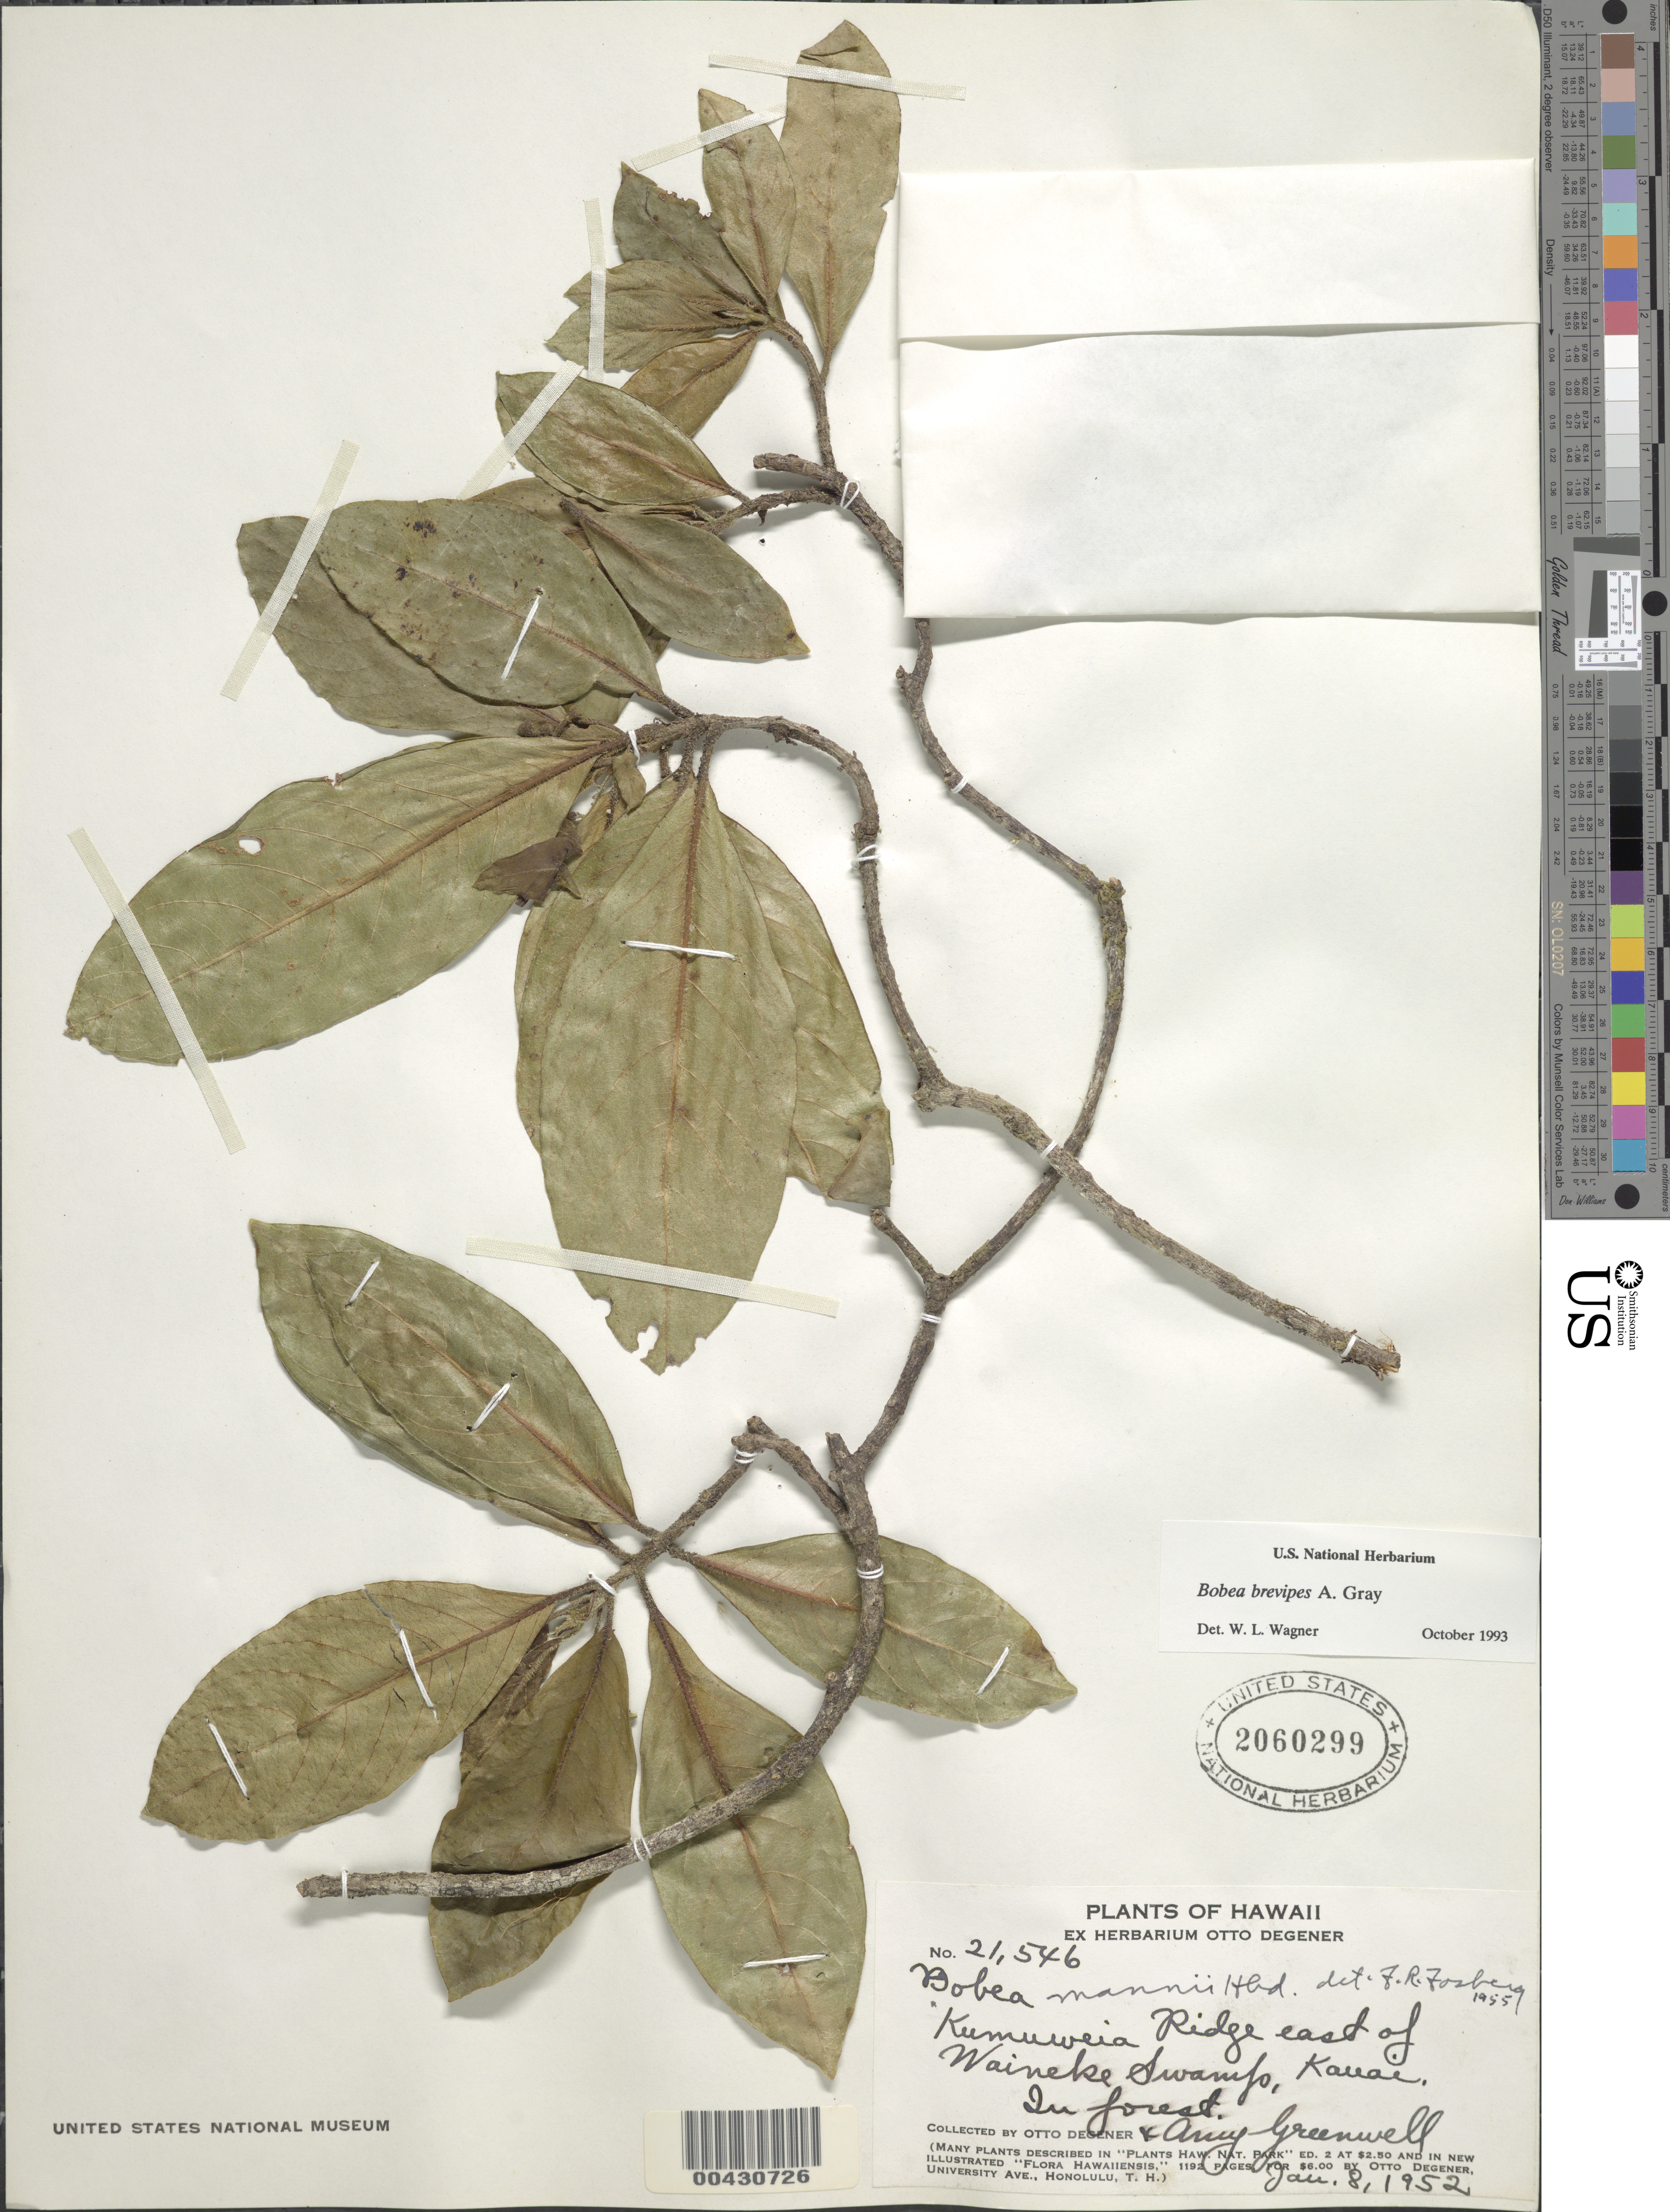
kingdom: Plantae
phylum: Tracheophyta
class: Magnoliopsida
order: Gentianales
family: Rubiaceae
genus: Bobea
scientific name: Bobea brevipes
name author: A. Gray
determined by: Wagner, W. L., (BOT), Smithsonian Institution - National Museum of Natural History (UNITED STATES)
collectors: O. Degener & A. B. Greenwell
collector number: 21546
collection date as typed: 8 Jan 1952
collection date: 1952-01-08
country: United States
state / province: Hawaii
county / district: Kauai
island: Kaua'i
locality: Kumuweia Ridge E of Waineke Swamp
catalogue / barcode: US 2060299